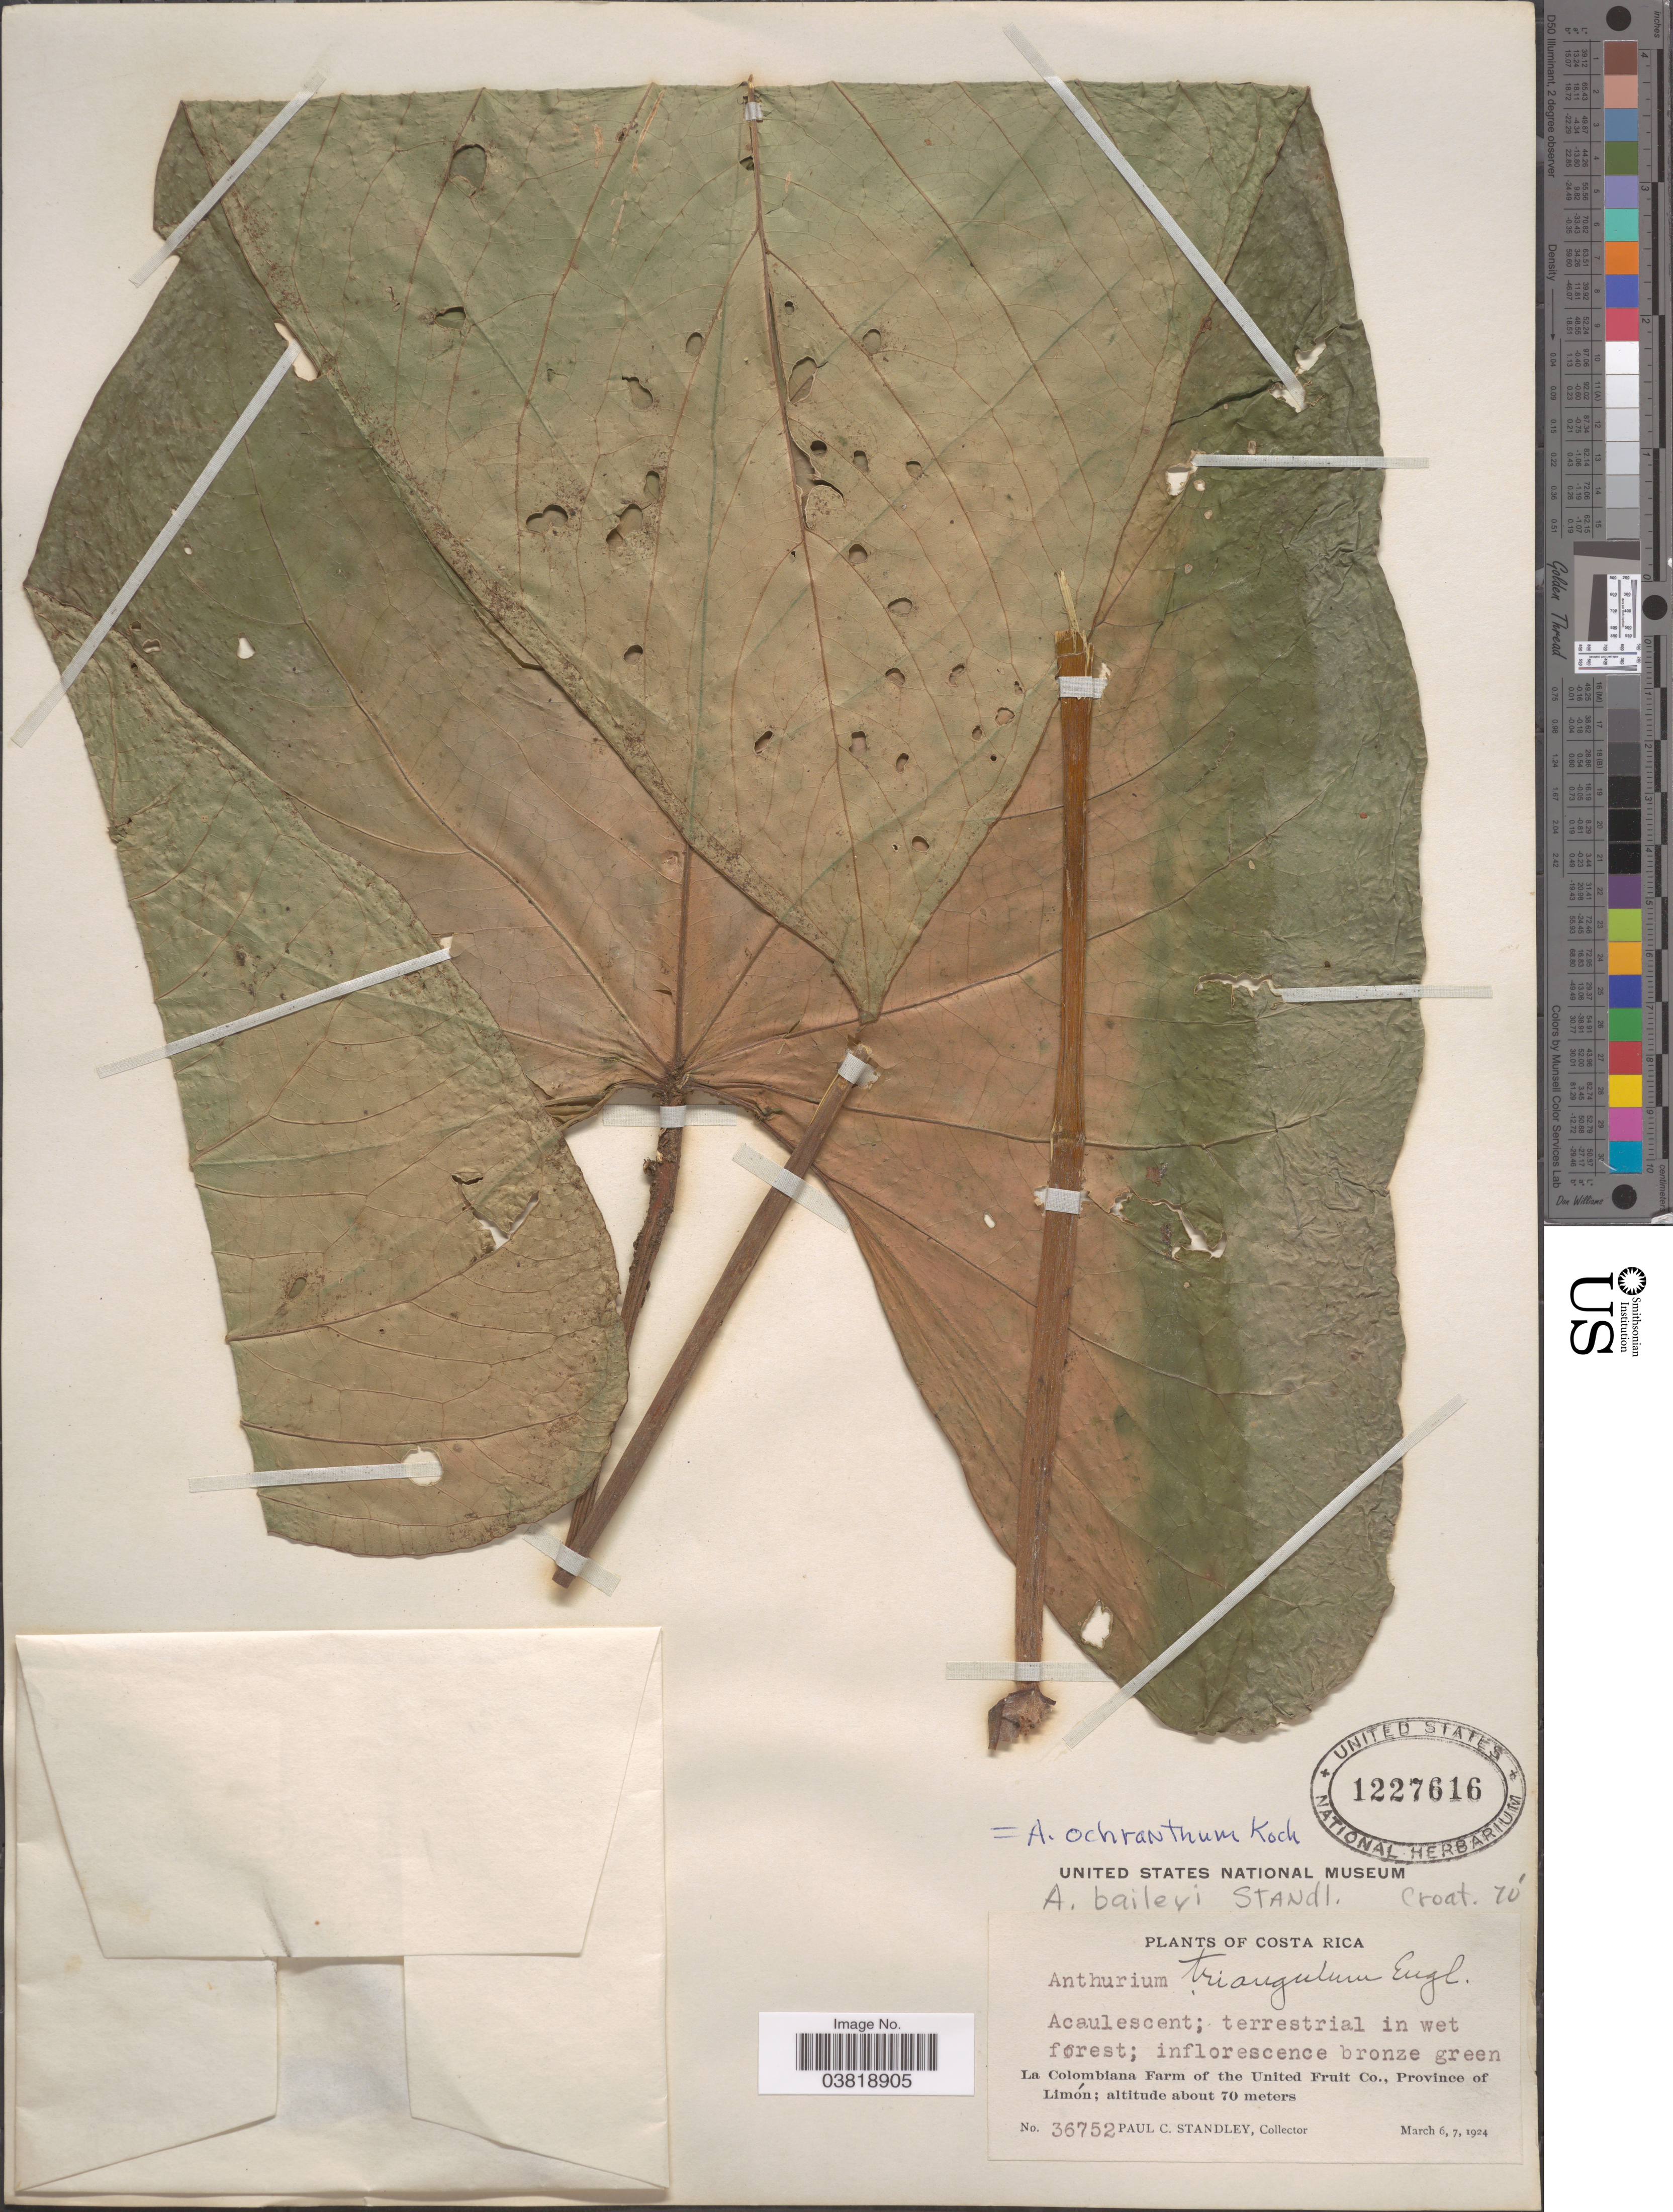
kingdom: Plantae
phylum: Tracheophyta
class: Liliopsida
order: Alismatales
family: Araceae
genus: Anthurium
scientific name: Anthurium ochranthum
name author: K. Koch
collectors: P. C. Standley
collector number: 36752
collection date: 1924-03-06/1924-03-07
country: Costa Rica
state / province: Limón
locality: La Colombiana Farm of the United Fruit Co.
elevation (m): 70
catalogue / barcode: US 1227616